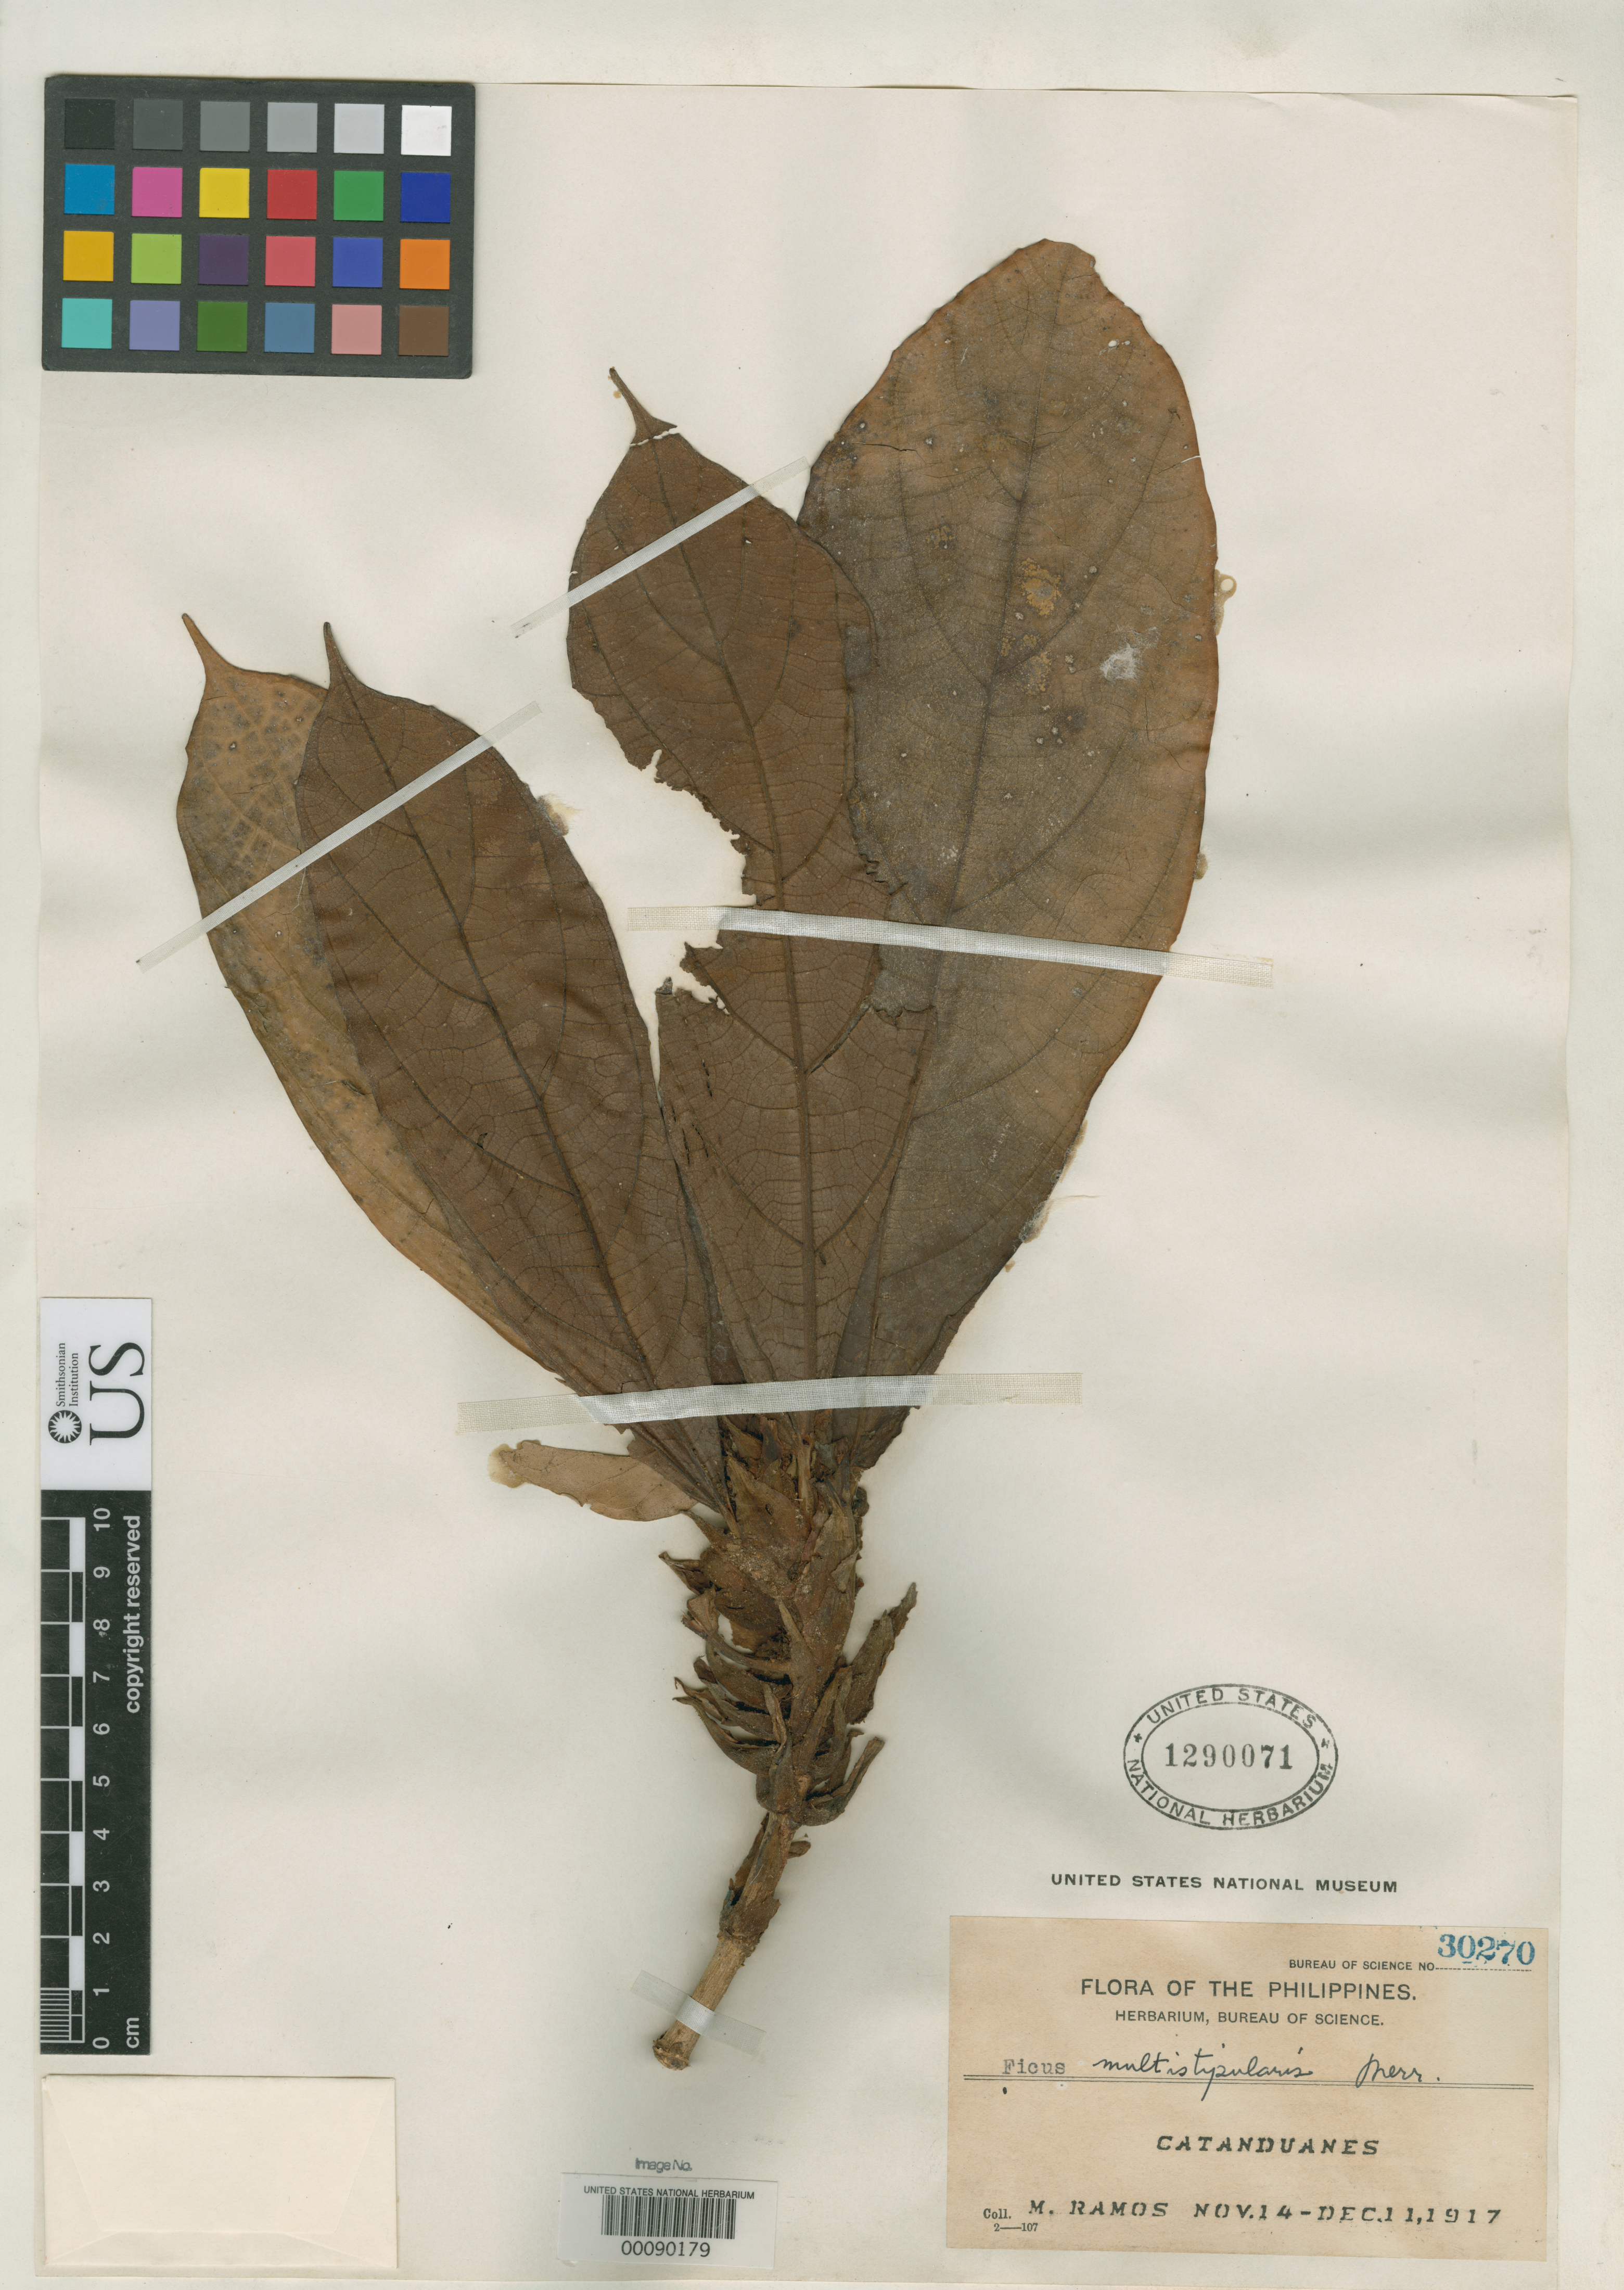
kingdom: Plantae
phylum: Tracheophyta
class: Magnoliopsida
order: Rosales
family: Moraceae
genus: Ficus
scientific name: Ficus multistipularis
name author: Merr.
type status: Isotype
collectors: M. Ramos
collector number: Bur. Sci. 30270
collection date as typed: Dec 1917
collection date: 1917-12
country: Philippines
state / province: Bicol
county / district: Catanduanes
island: Catanduanes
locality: Calolbong.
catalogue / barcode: US 1290071